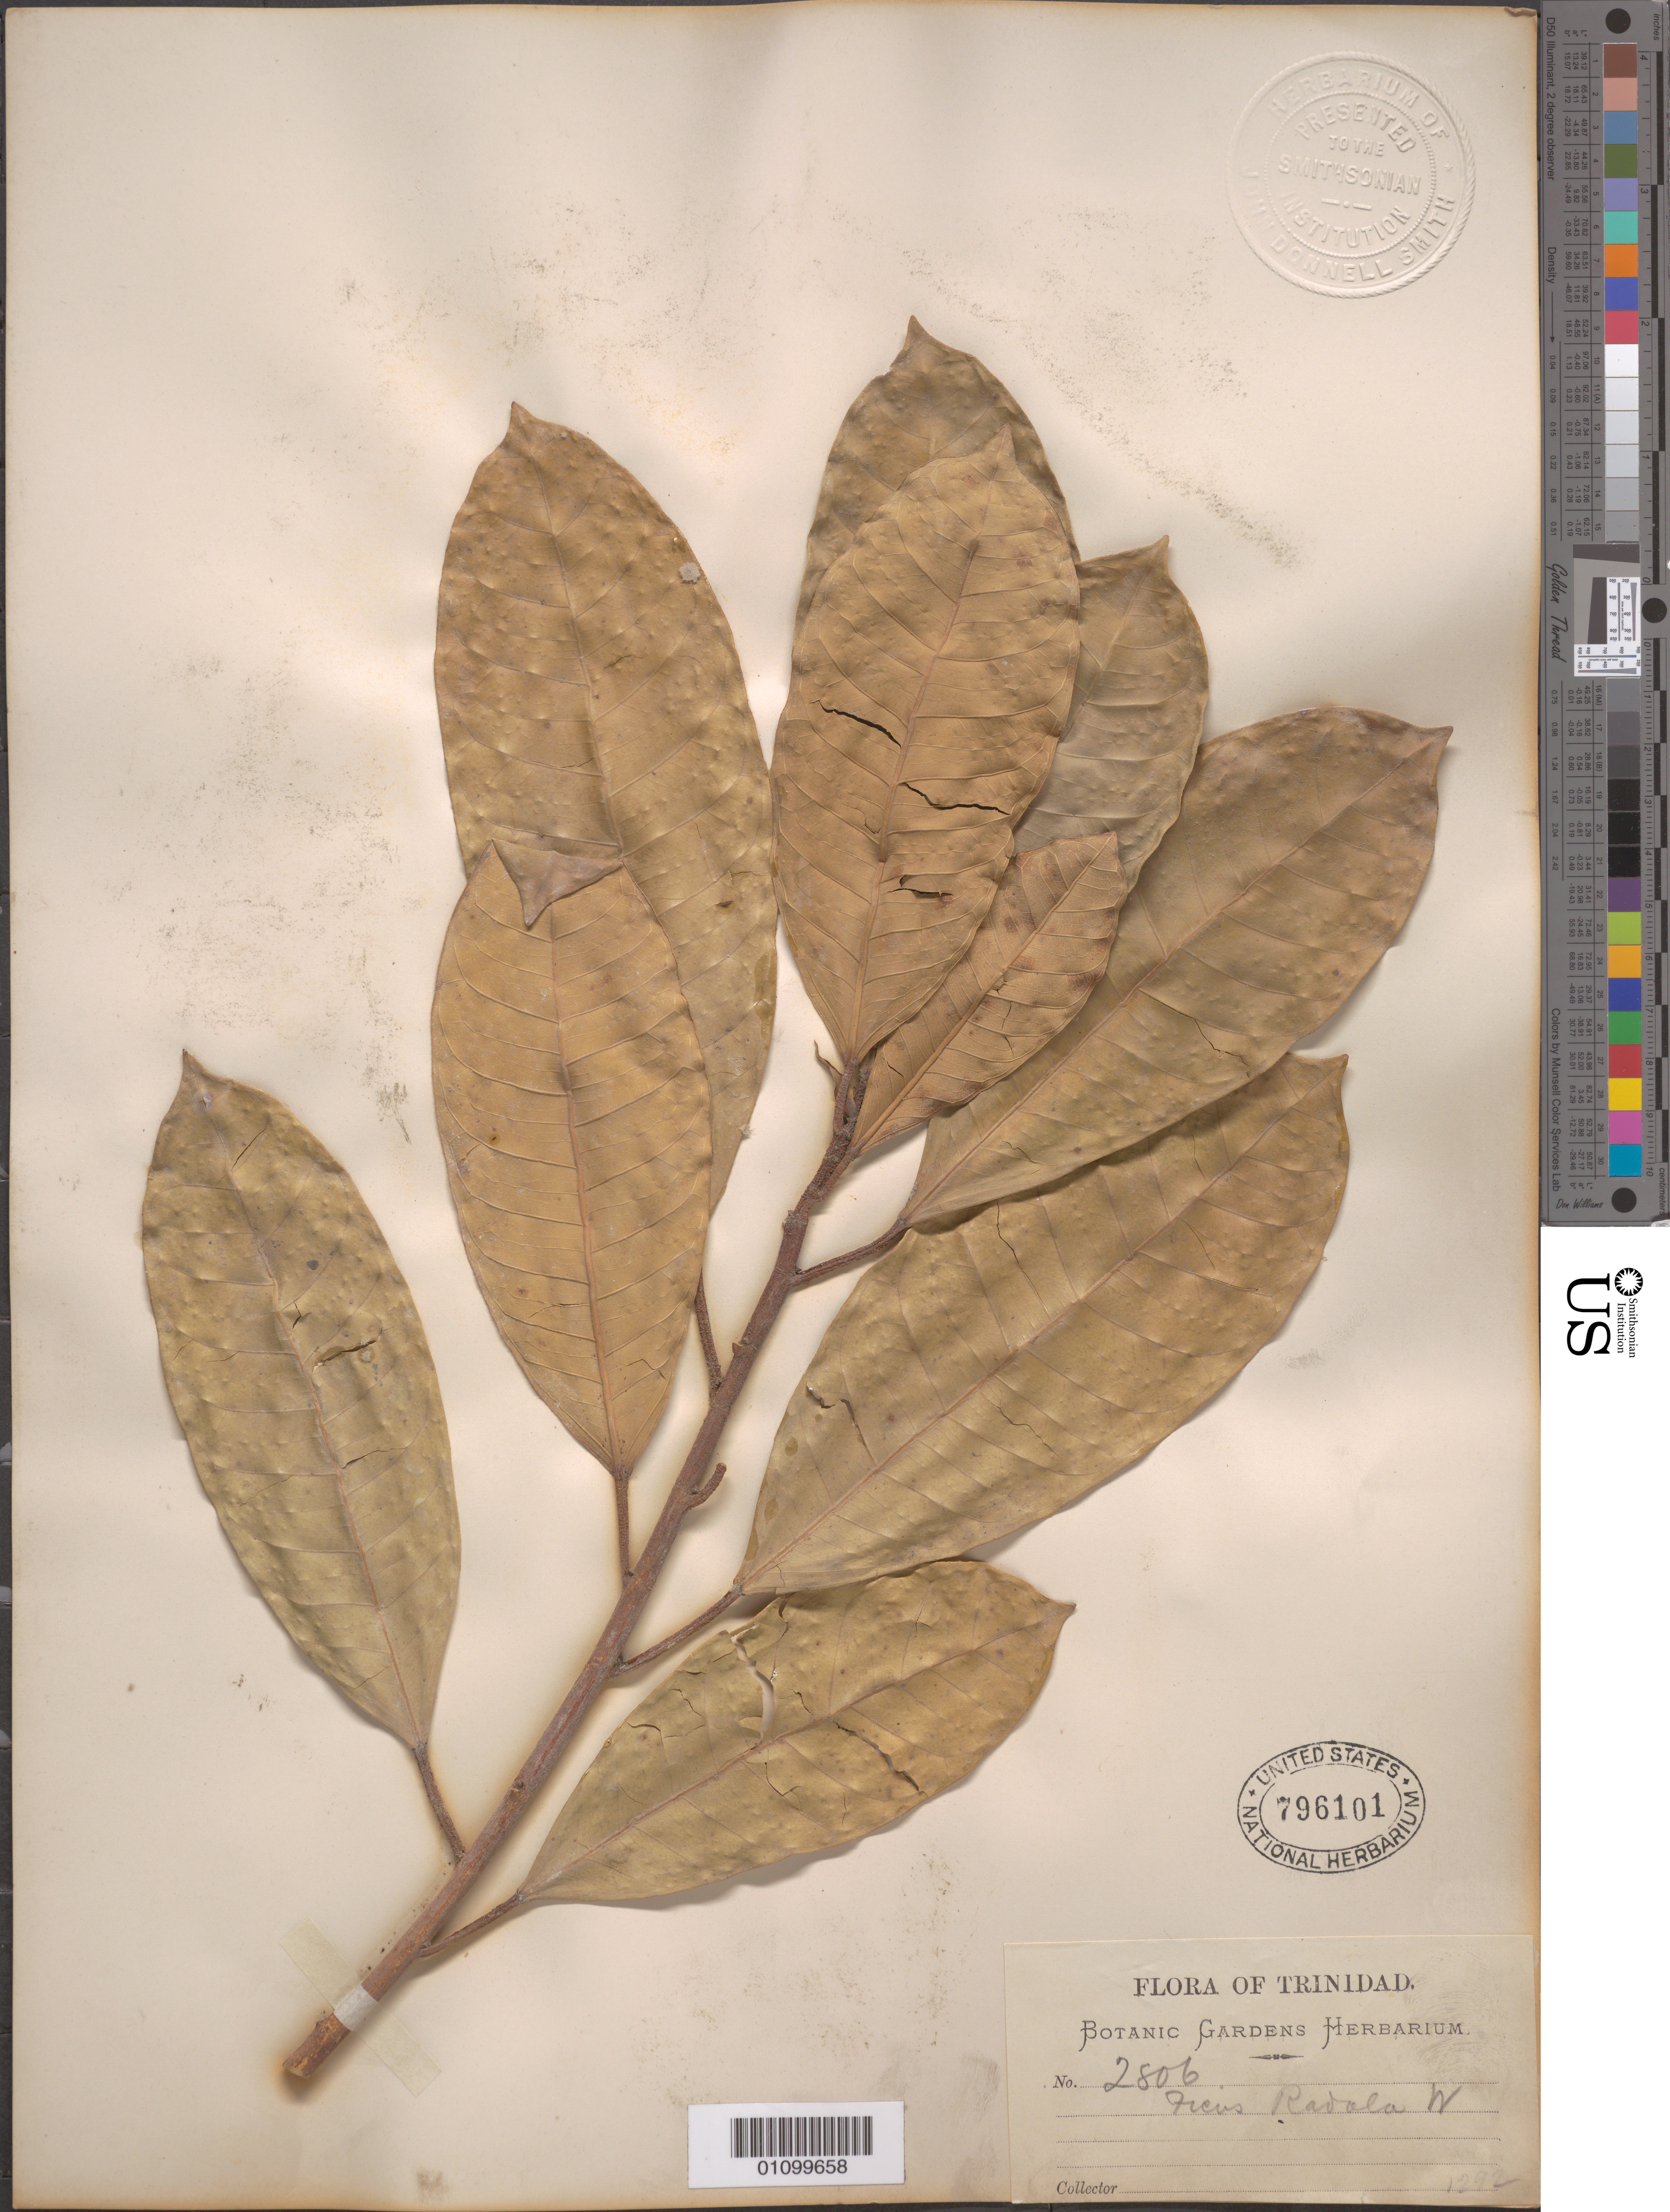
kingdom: Plantae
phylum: Tracheophyta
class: Magnoliopsida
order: Rosales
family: Moraceae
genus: Ficus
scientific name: Ficus radula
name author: Humb. & Bonpl. ex Willd.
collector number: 2806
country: Trinidad and Tobago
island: Trinidad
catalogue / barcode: US 796101